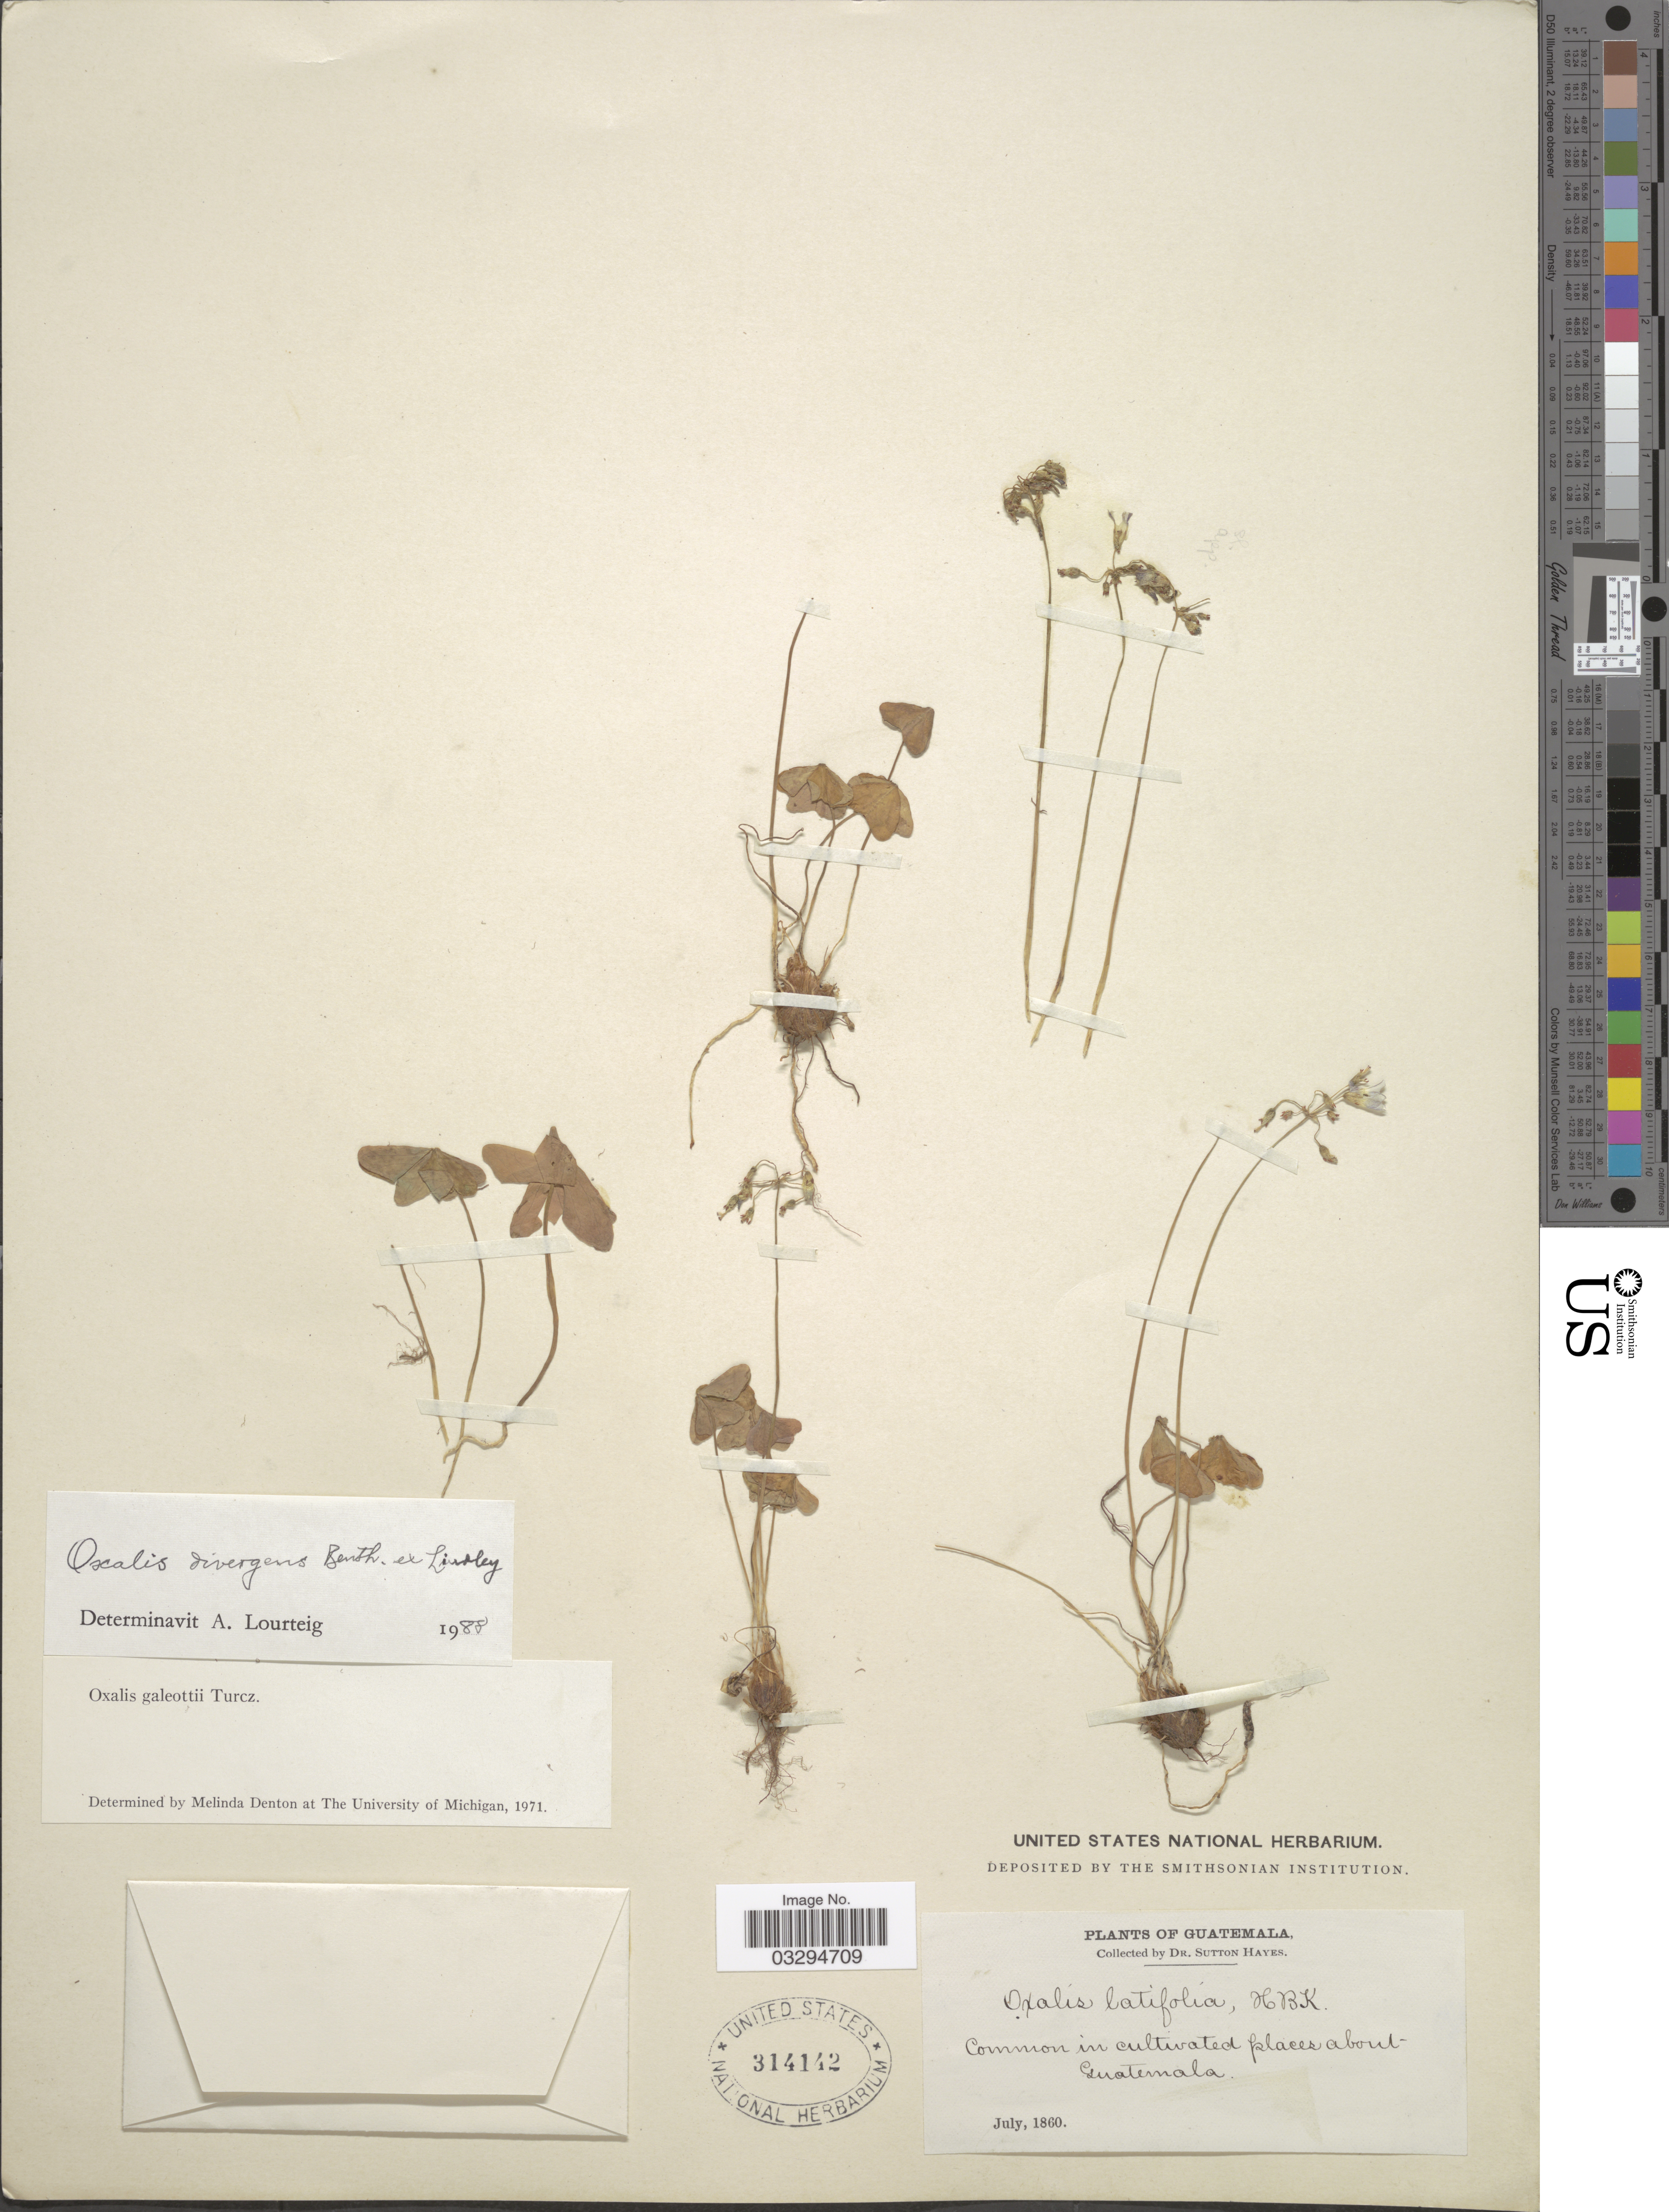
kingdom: Plantae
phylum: Tracheophyta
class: Magnoliopsida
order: Oxalidales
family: Oxalidaceae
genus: Oxalis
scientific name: Oxalis divergens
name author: Benth. ex Lindl.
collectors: S. Hayes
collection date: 1860-07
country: Guatemala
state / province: Guatemala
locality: About Guatemala.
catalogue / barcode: US 314142